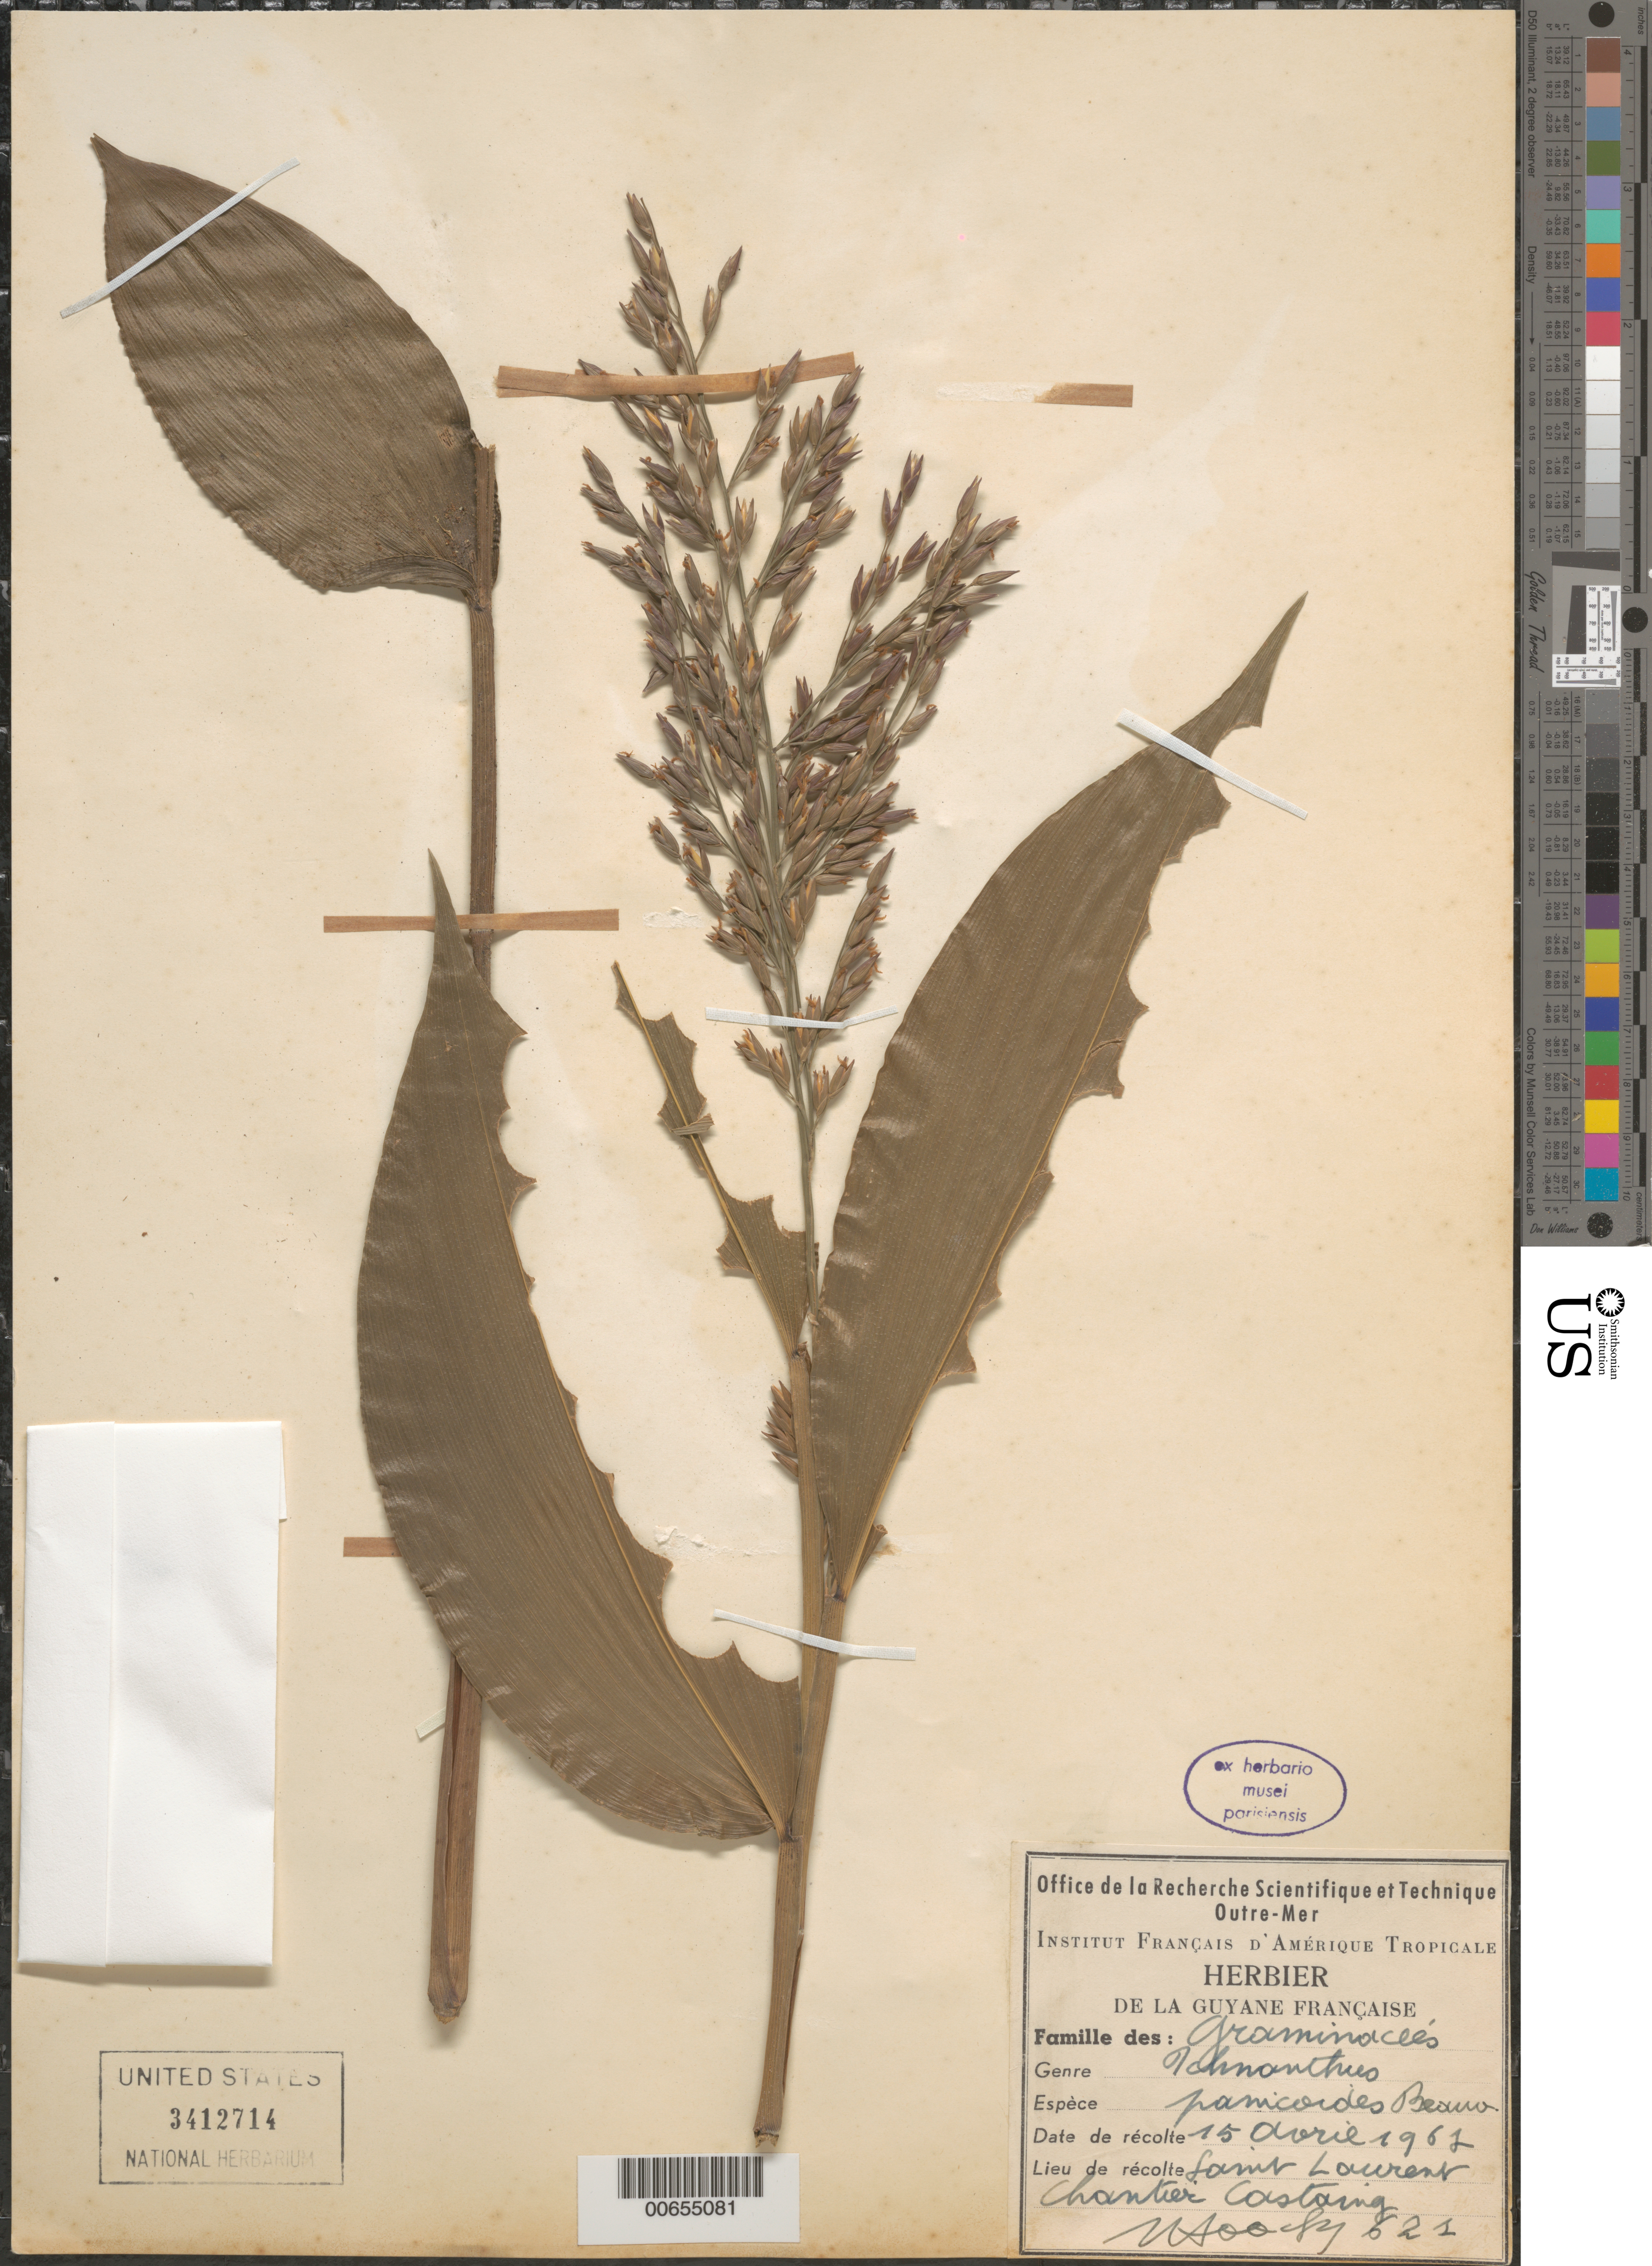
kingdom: Plantae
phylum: Tracheophyta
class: Liliopsida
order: Poales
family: Poaceae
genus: Ichnanthus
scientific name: Ichnanthus panicoides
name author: P. Beauv.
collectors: J. Hoock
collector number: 621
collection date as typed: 15-Apr-61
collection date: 1961-04-15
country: French Guiana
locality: Saint Laurent, Chantier Castaing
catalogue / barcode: US 3412714